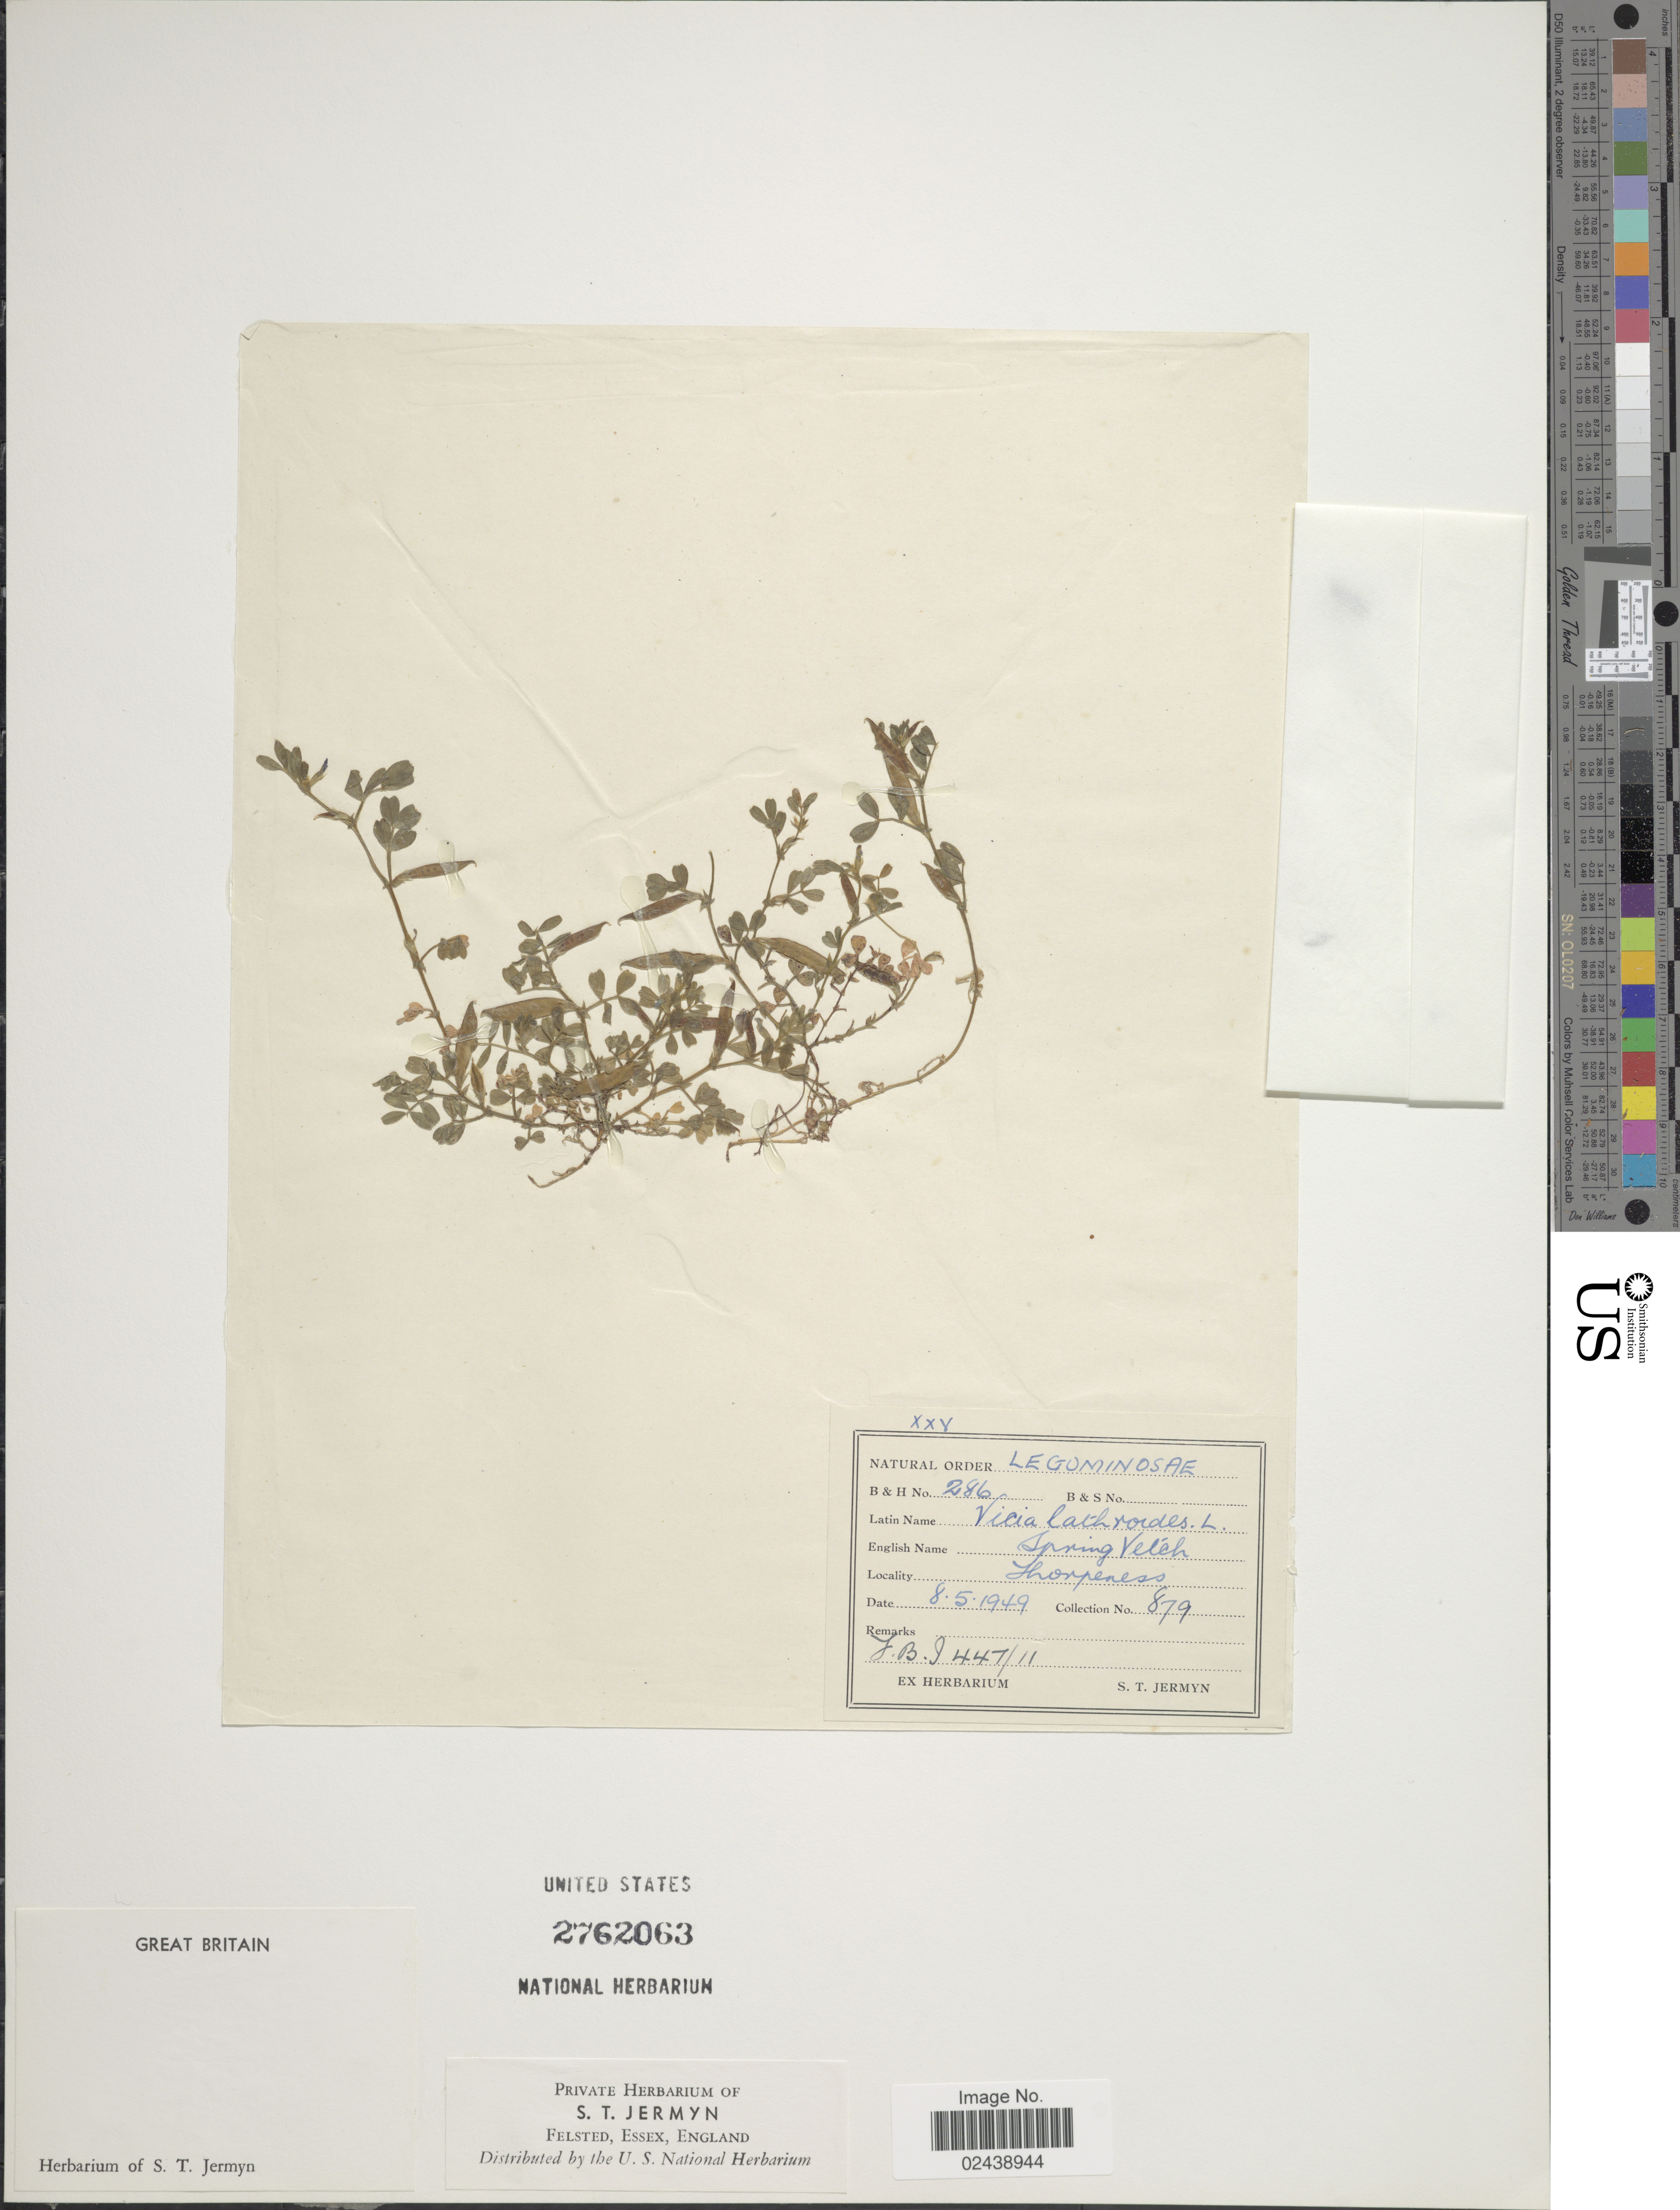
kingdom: Plantae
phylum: Tracheophyta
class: Magnoliopsida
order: Fabales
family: Fabaceae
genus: Vicia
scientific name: Vicia lathyroides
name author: L.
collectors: ex herb. S. T. Jermyn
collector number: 879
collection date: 1949-05-08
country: United Kingdom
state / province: England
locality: Thorpeness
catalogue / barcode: US 2762063